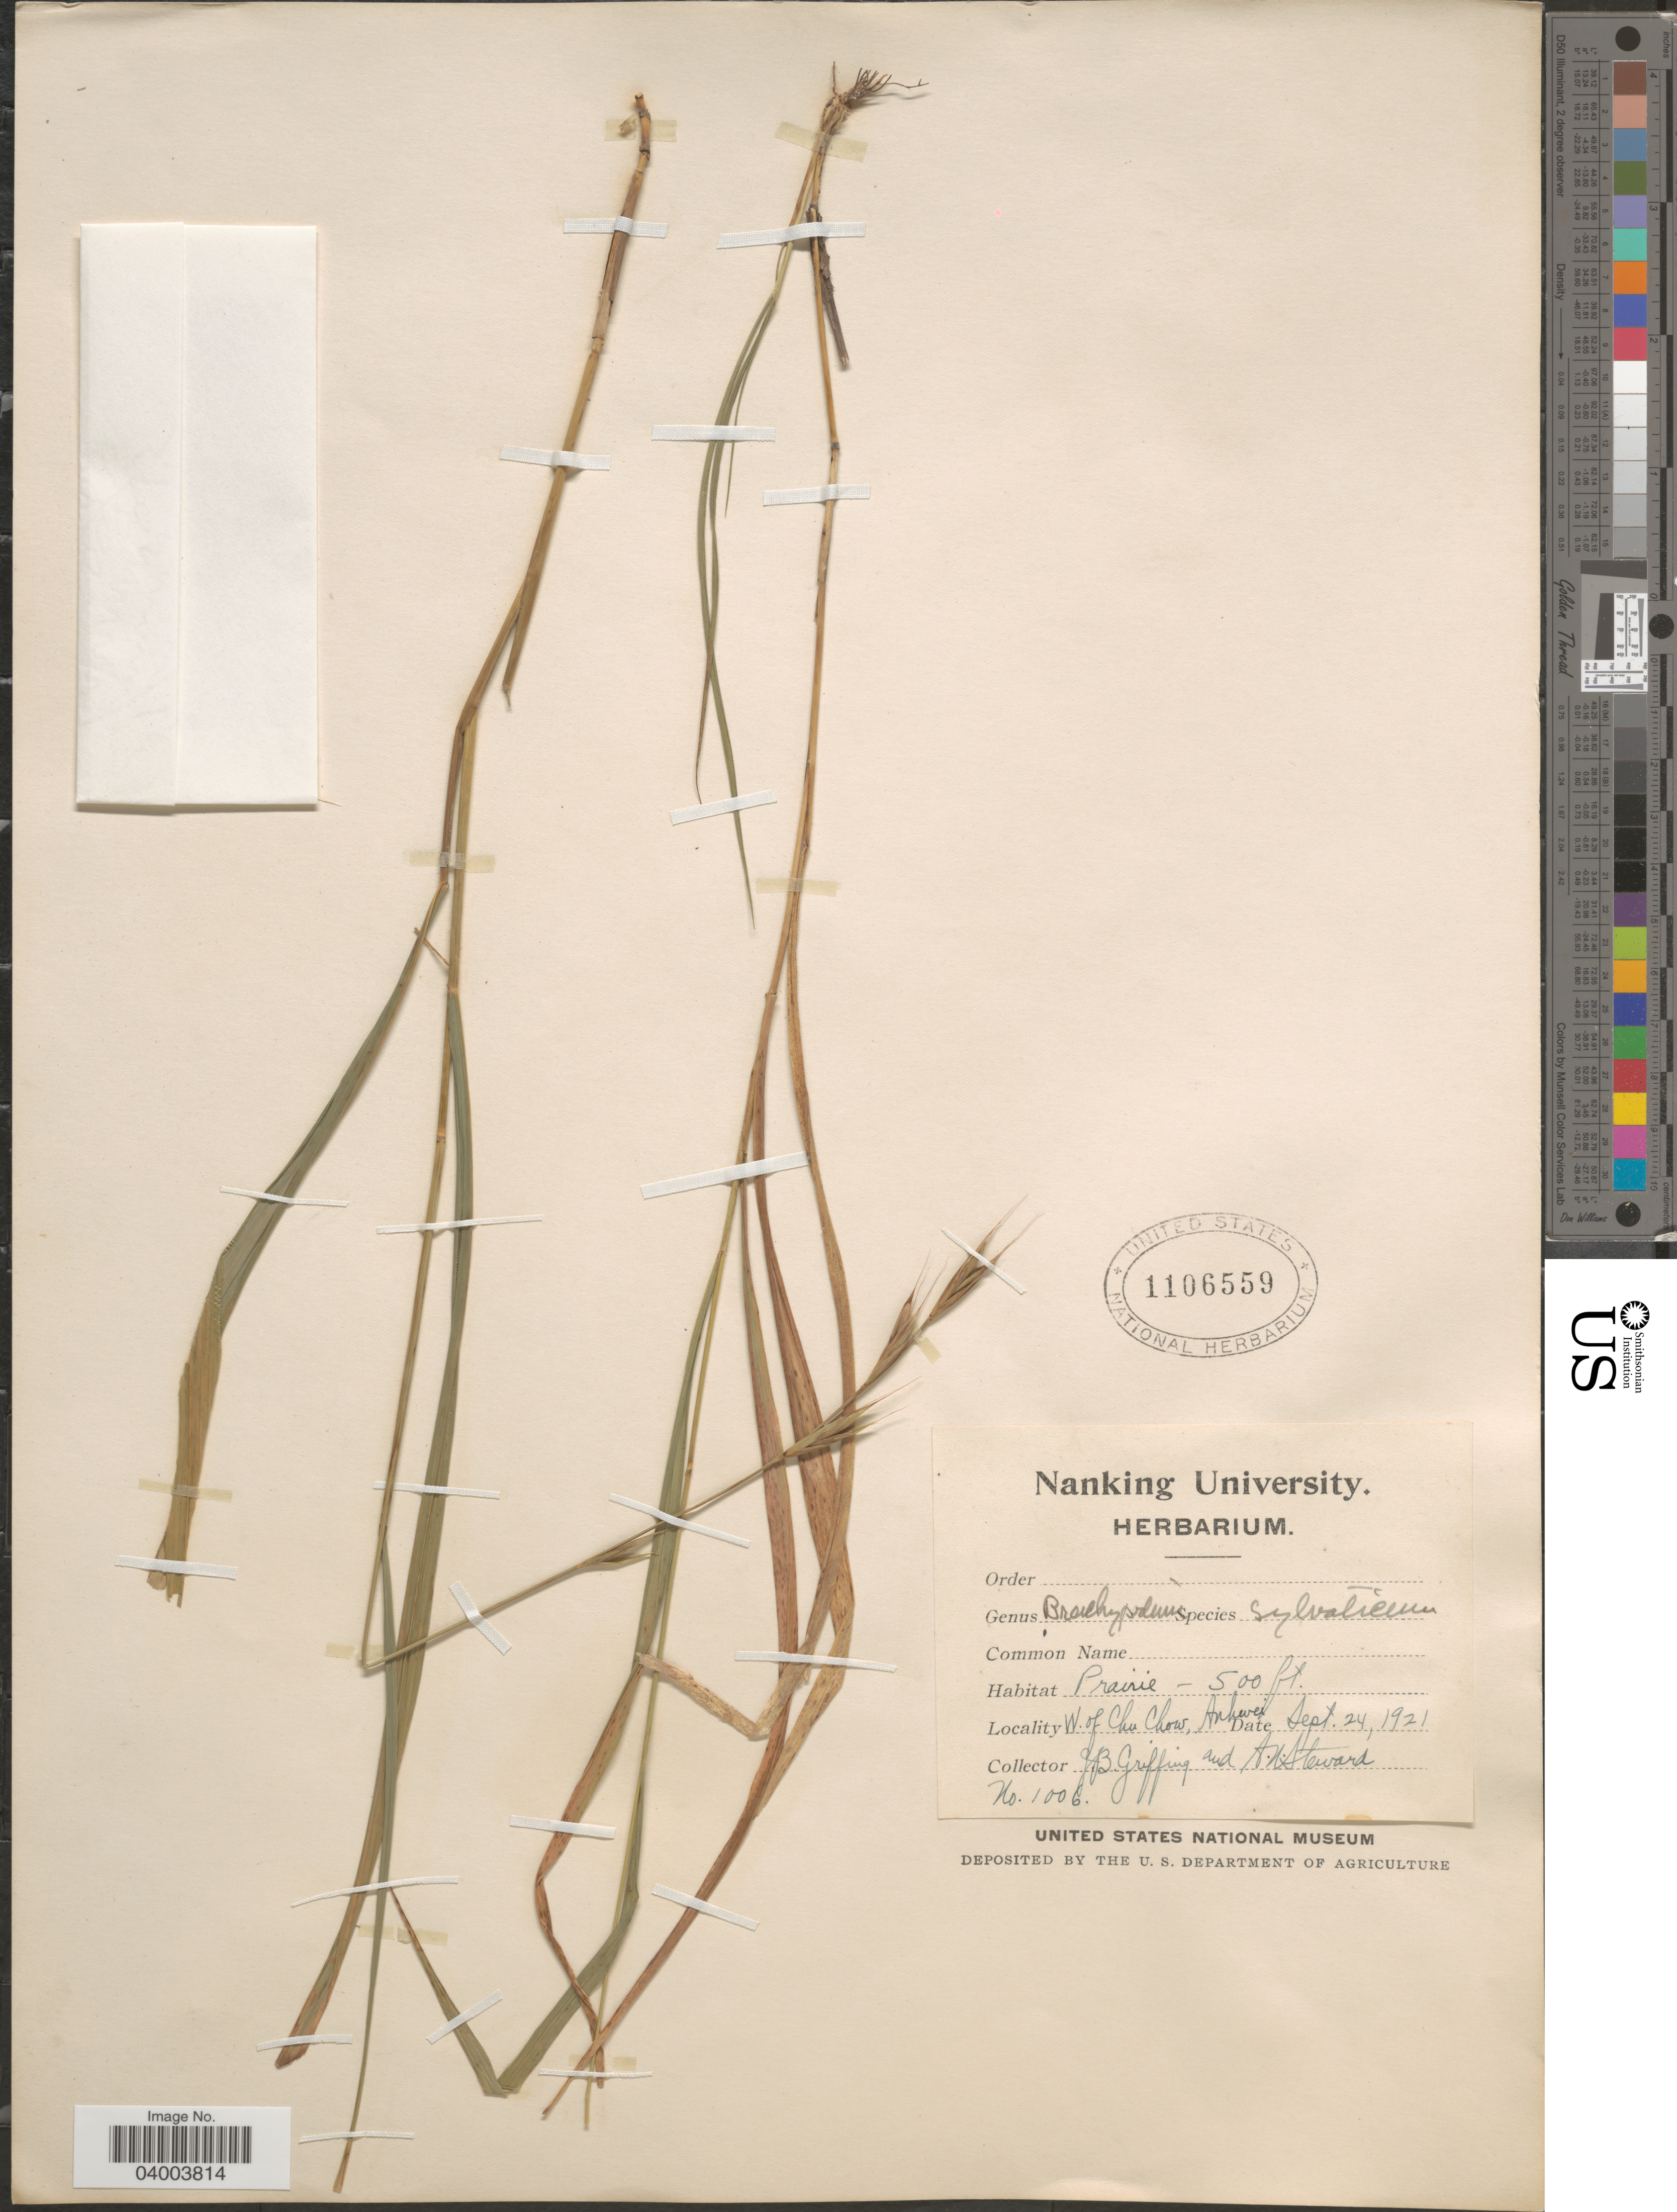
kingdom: Plantae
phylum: Tracheophyta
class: Liliopsida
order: Poales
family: Poaceae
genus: Brachypodium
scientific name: Brachypodium sylvaticum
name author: (Huds.) P. Beauv.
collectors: J. Griffin & A. N. Steward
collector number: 1006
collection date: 1921-09-24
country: China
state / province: Anhui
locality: W. of Chu Chow, Anhwei.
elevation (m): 152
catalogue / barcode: US 1106559